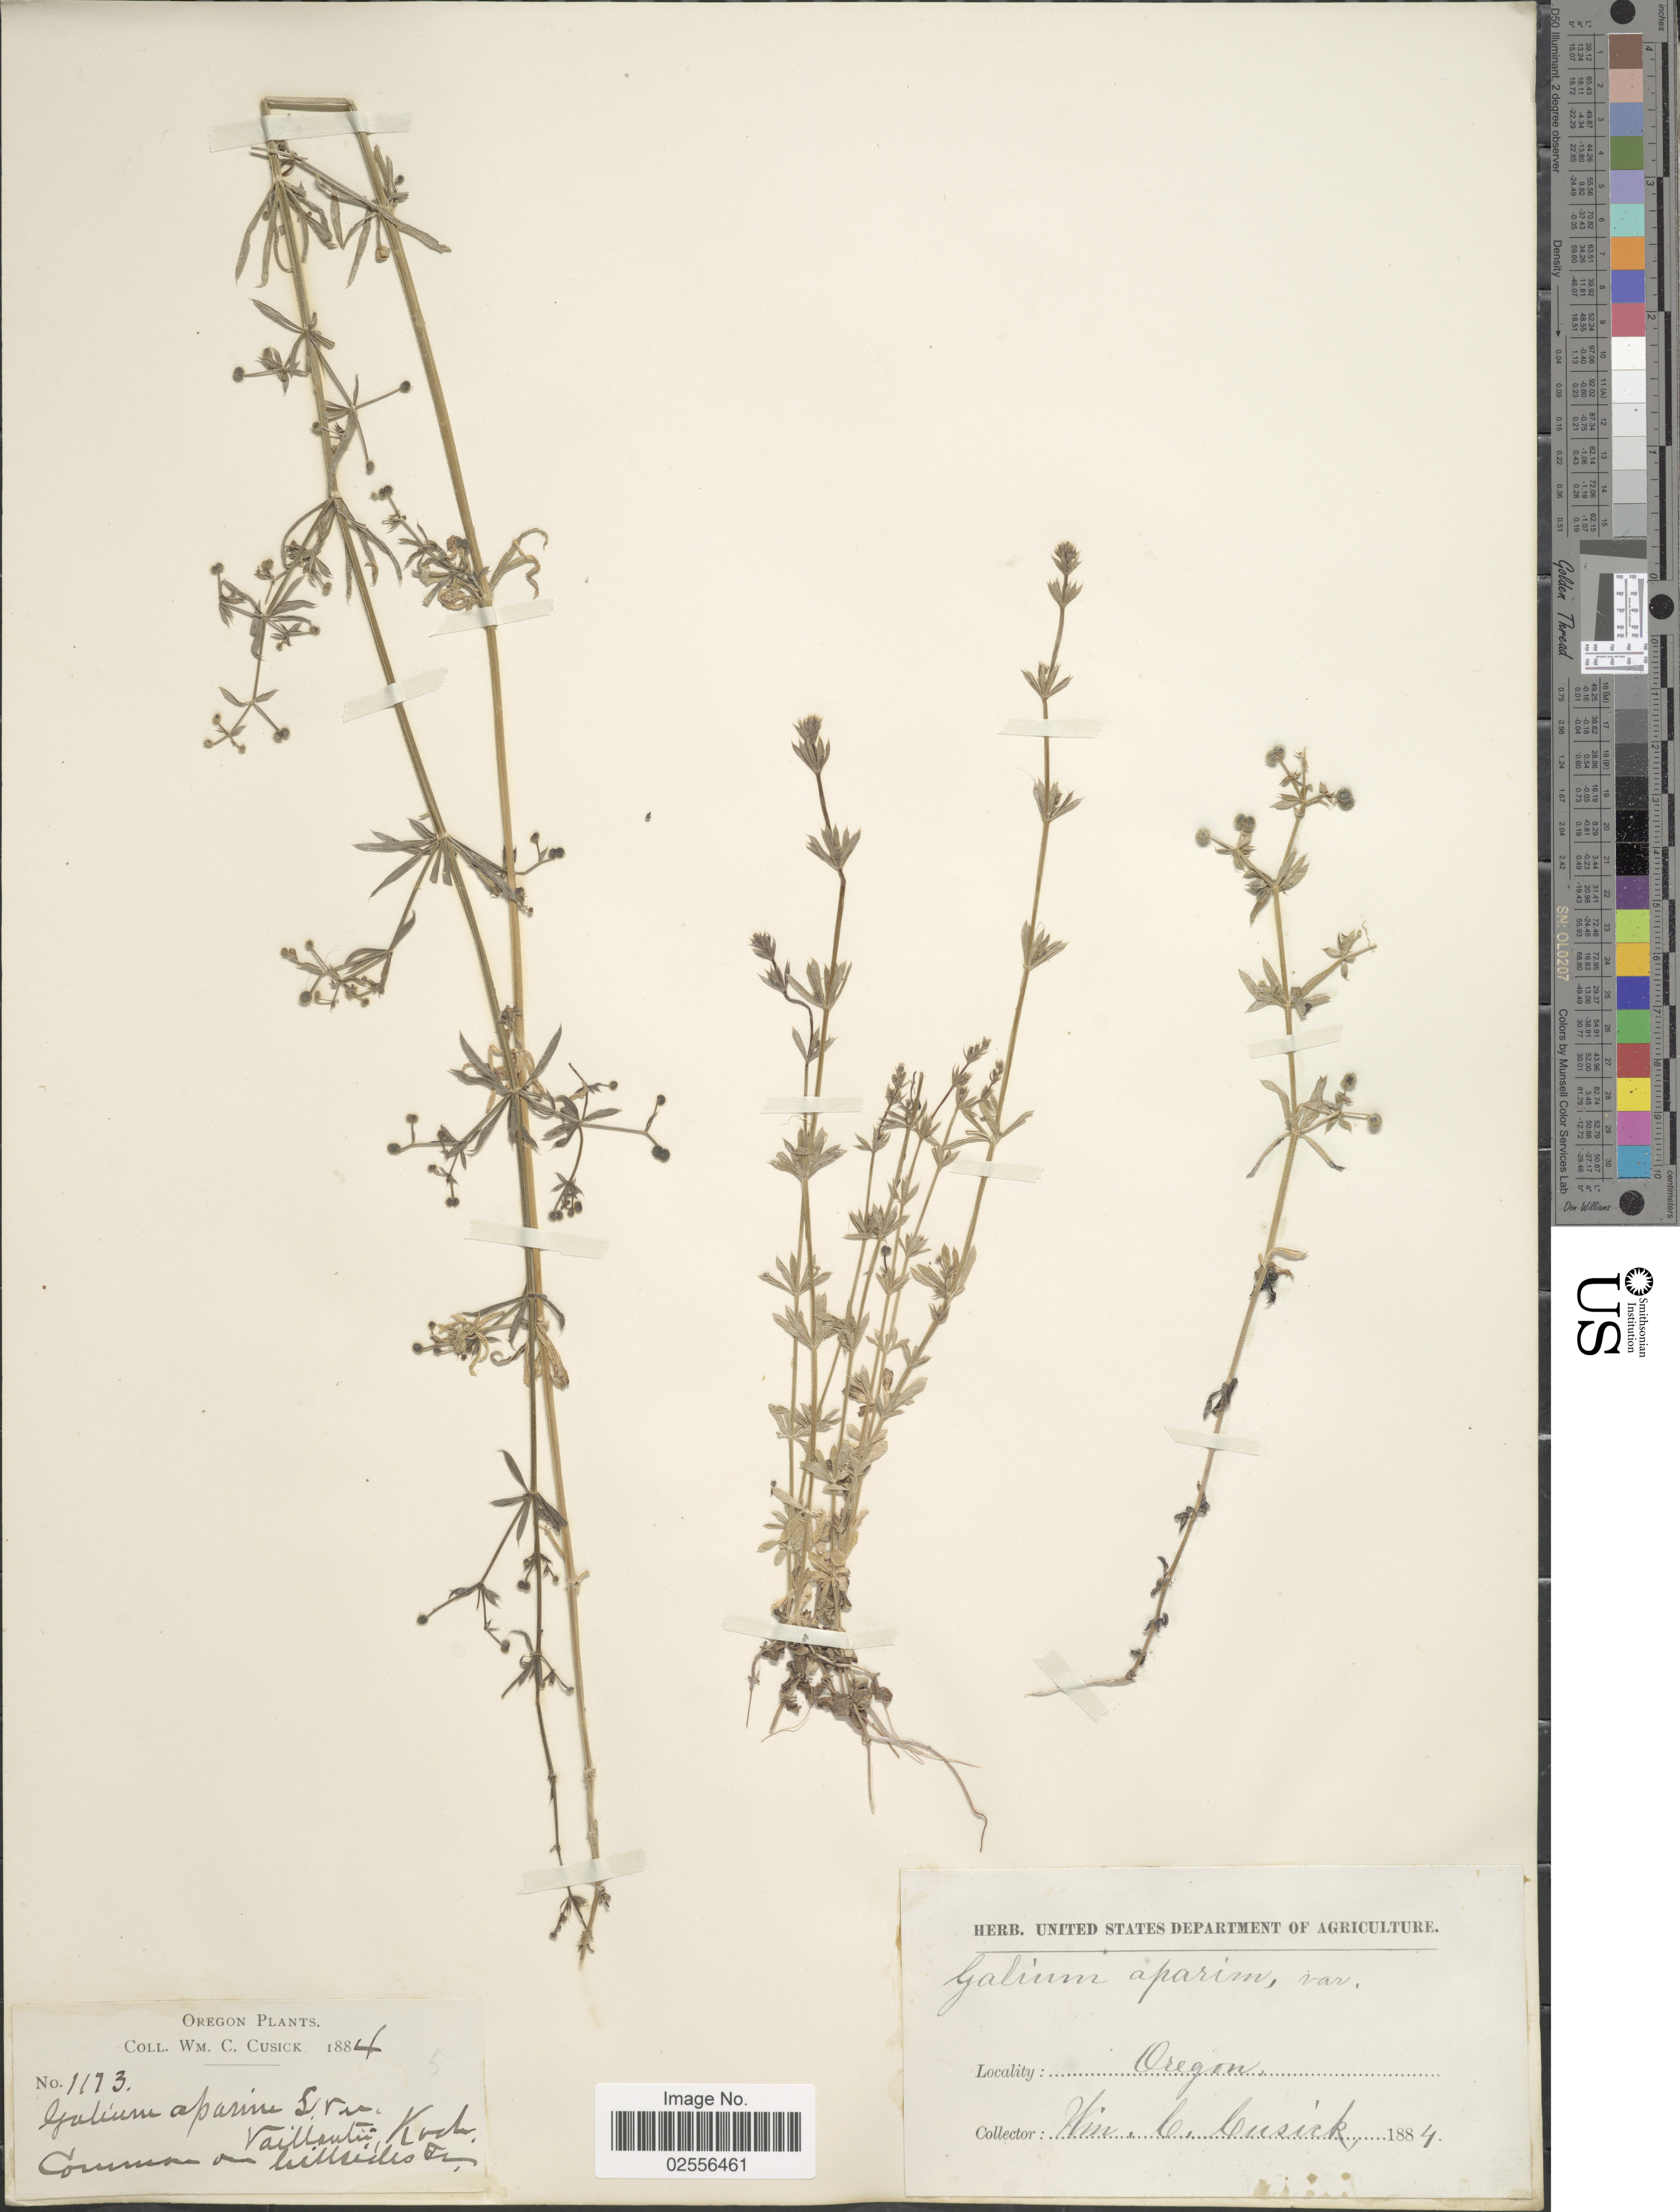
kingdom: Plantae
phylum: Tracheophyta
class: Magnoliopsida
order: Gentianales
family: Rubiaceae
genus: Galium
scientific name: Galium aparine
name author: L.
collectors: W. C. Cusick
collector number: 1173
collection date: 1884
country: United States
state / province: Oregon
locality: Common on hillsides